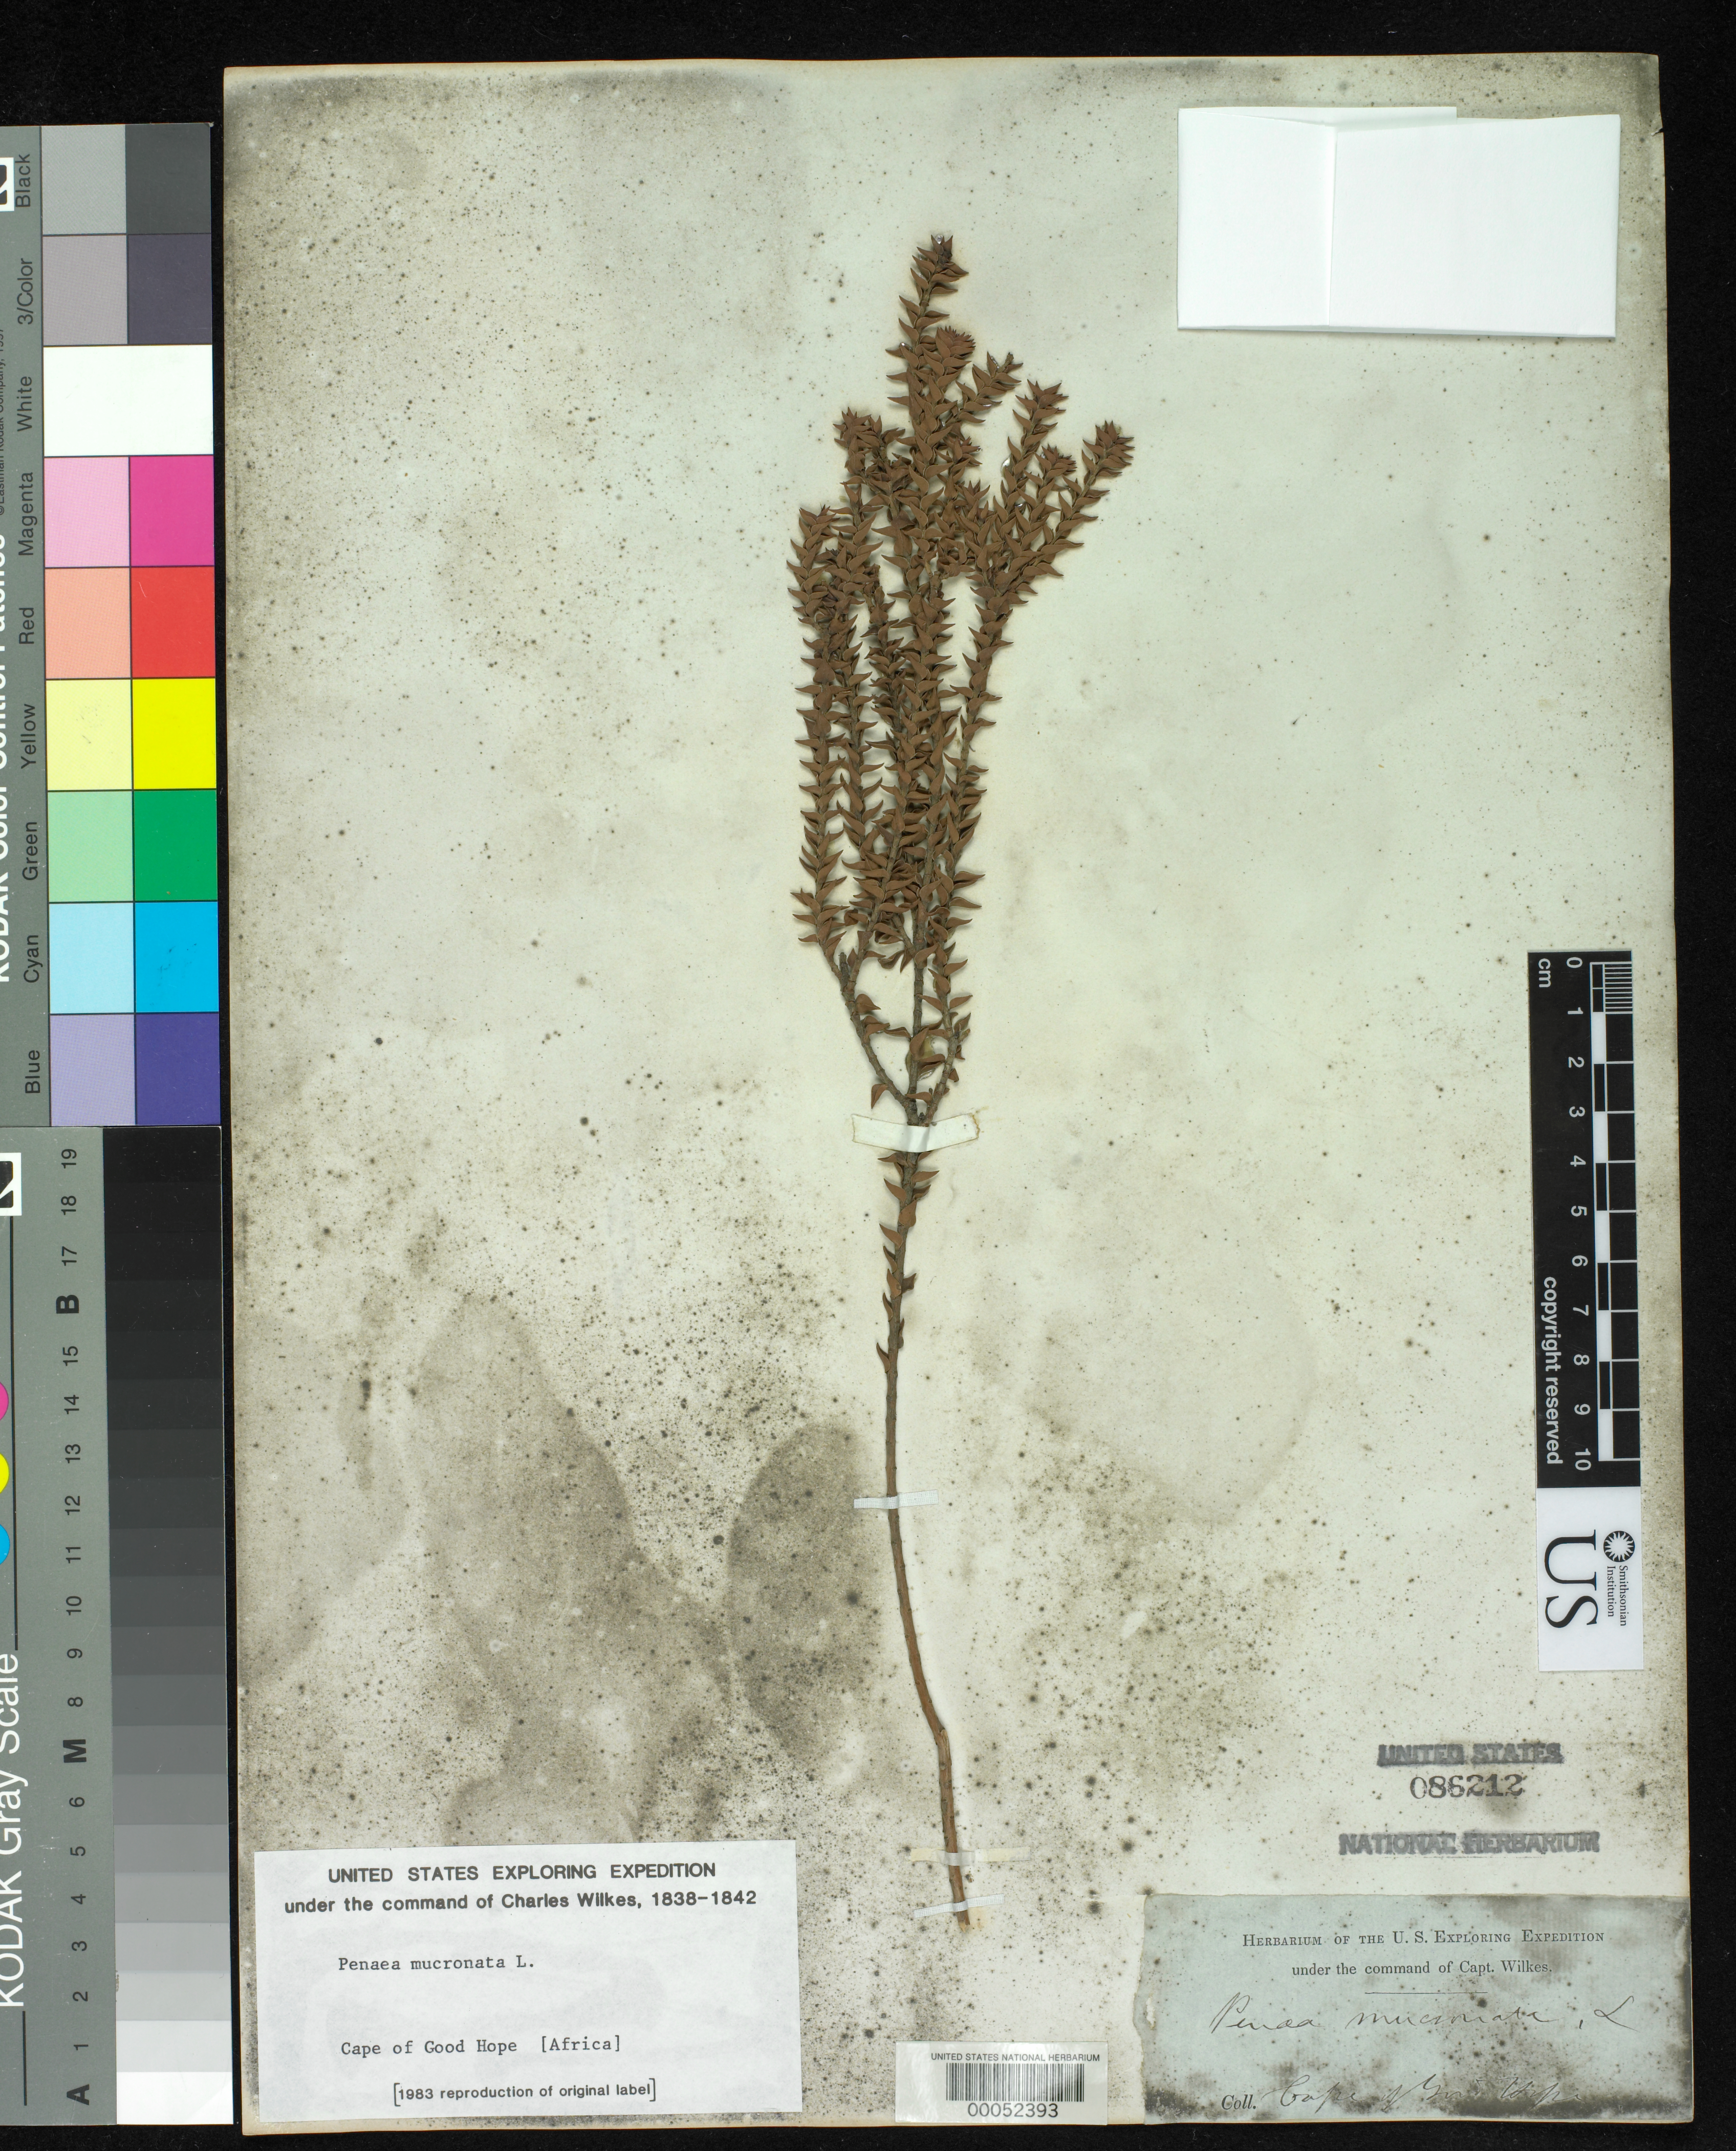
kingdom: Plantae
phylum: Tracheophyta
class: Magnoliopsida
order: Myrtales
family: Penaeaceae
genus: Penaea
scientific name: Penaea mucronata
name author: L.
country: South Africa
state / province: Western Cape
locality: Cape Province. Cape of Good Hope.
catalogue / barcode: US 86212